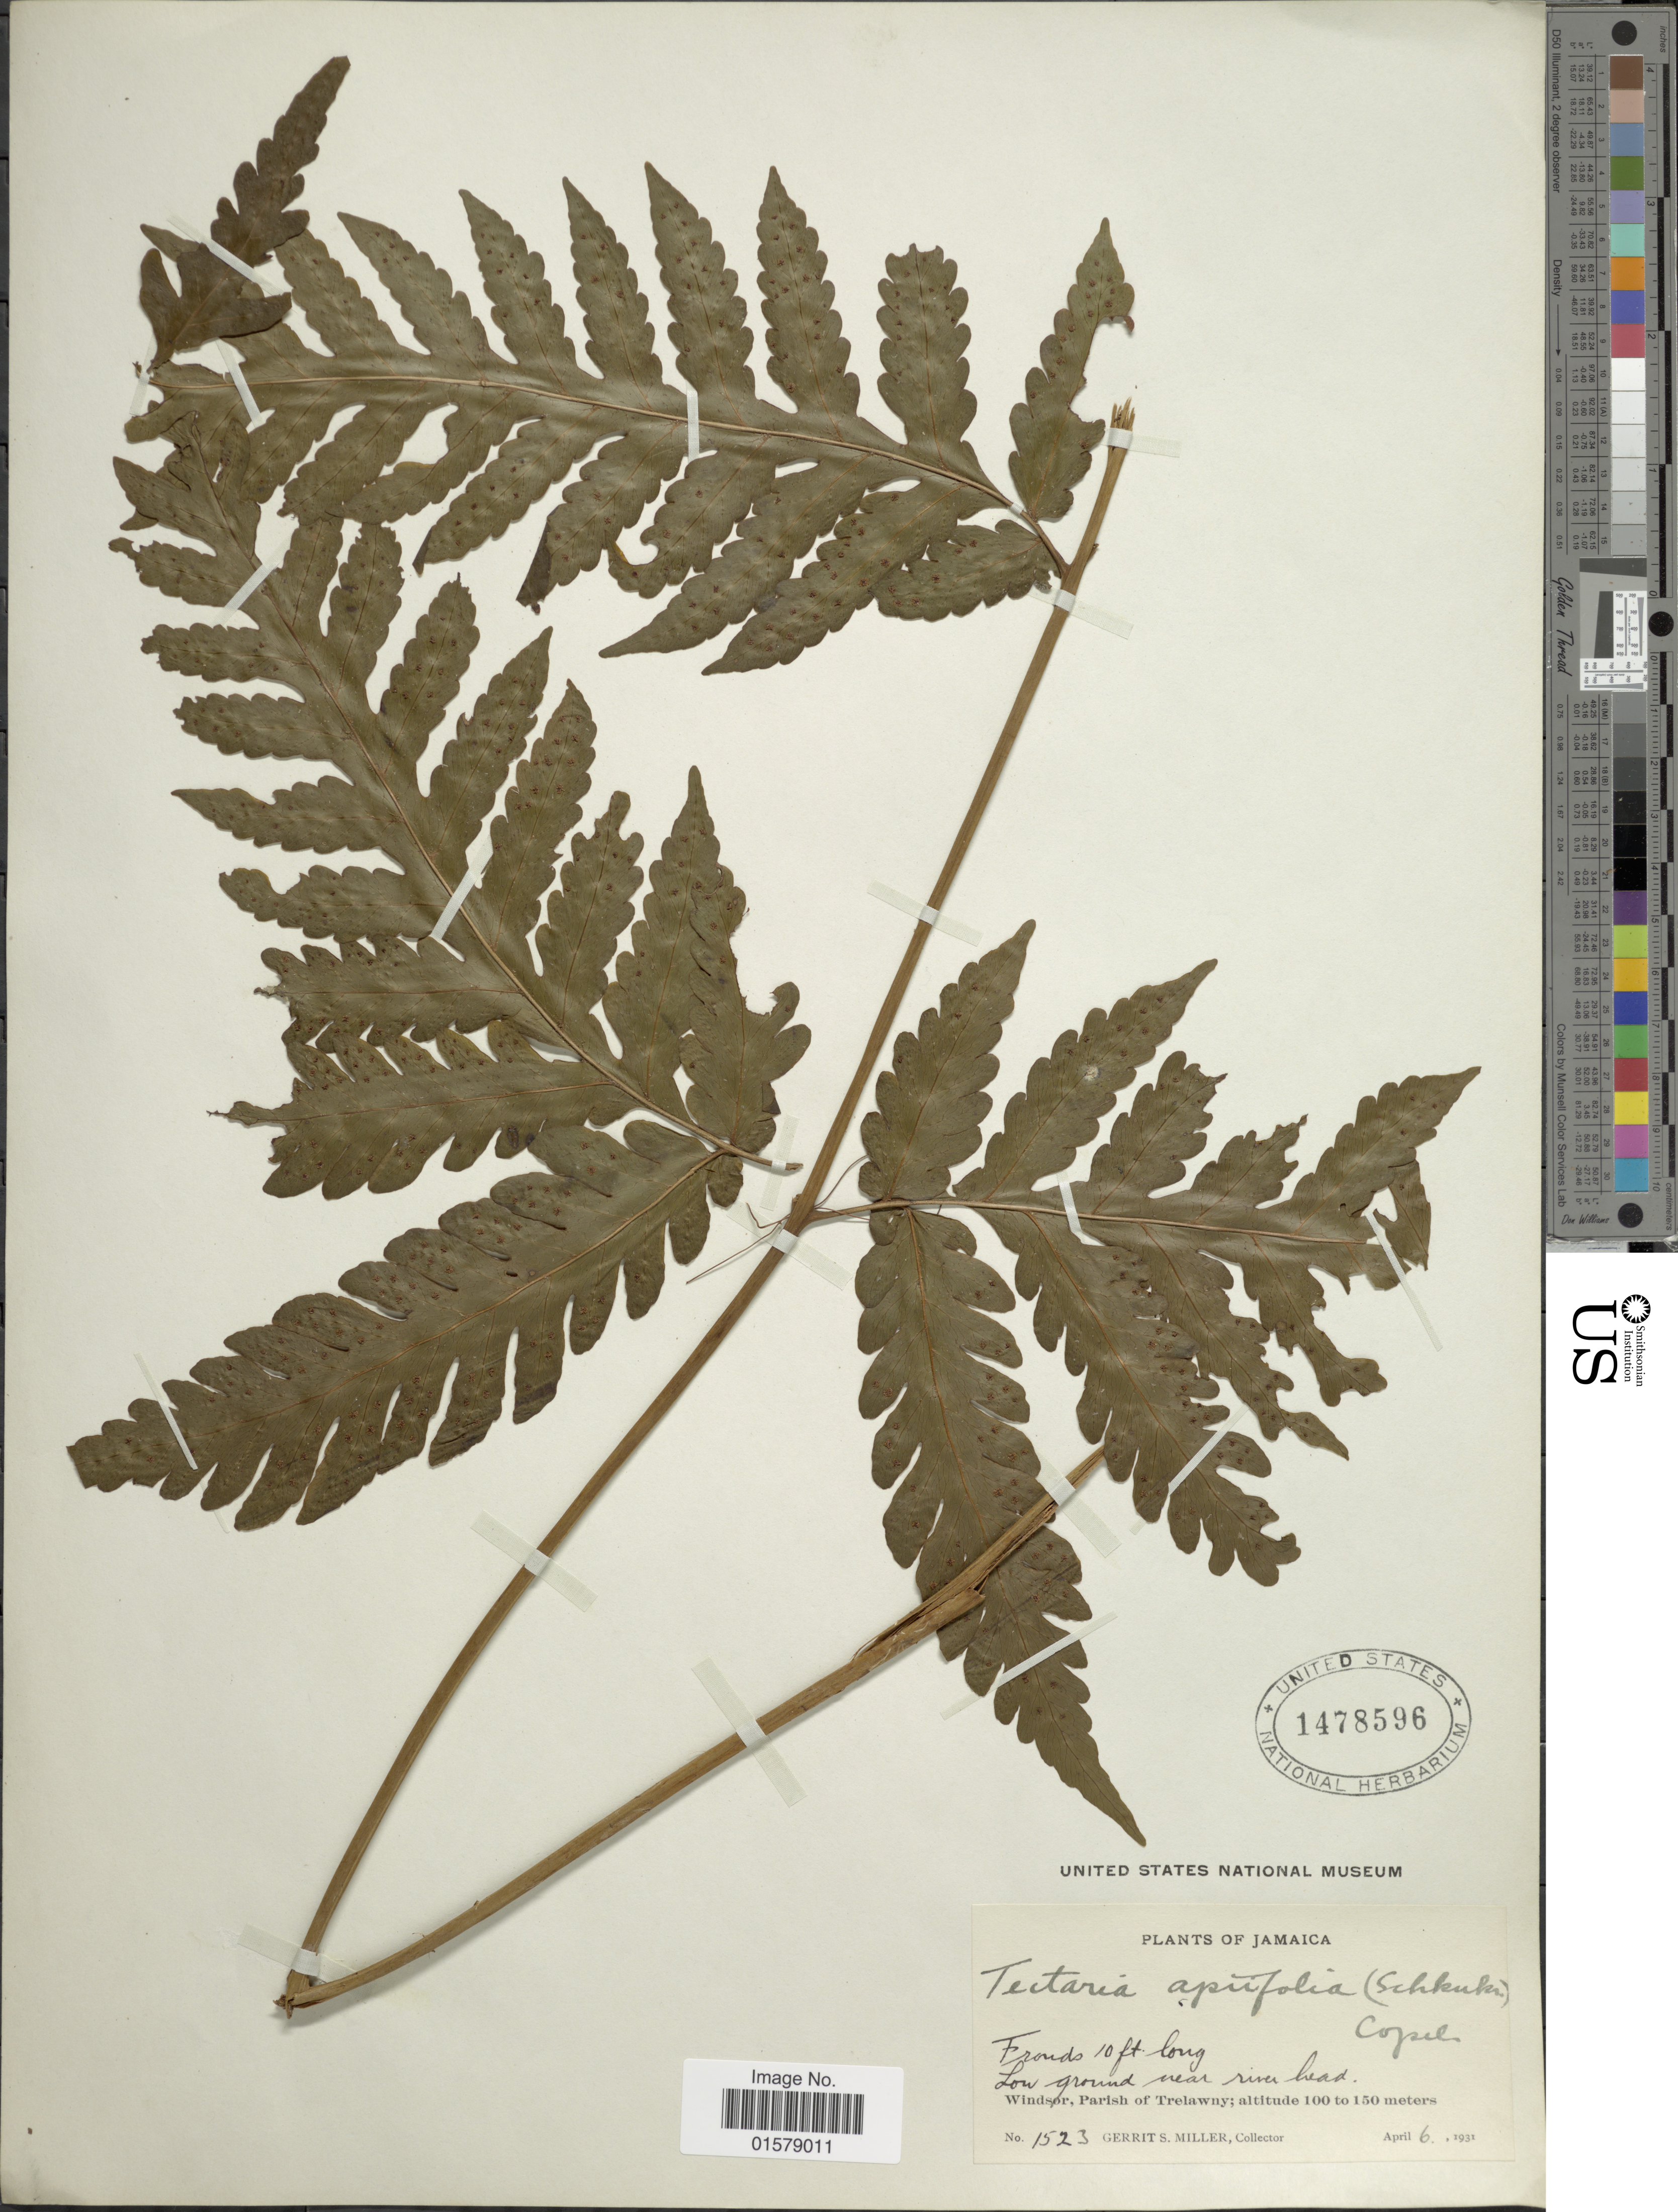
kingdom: Plantae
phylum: Tracheophyta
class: Polypodiopsida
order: Polypodiales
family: Tectariaceae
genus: Tectaria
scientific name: Tectaria apiifolia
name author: (Schkuhr) Copel.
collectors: G. S. Miller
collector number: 1523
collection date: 1931-04-06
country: Jamaica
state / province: Trelawny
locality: Windsor, Parish of Trewlawny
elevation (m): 100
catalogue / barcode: US 1478596